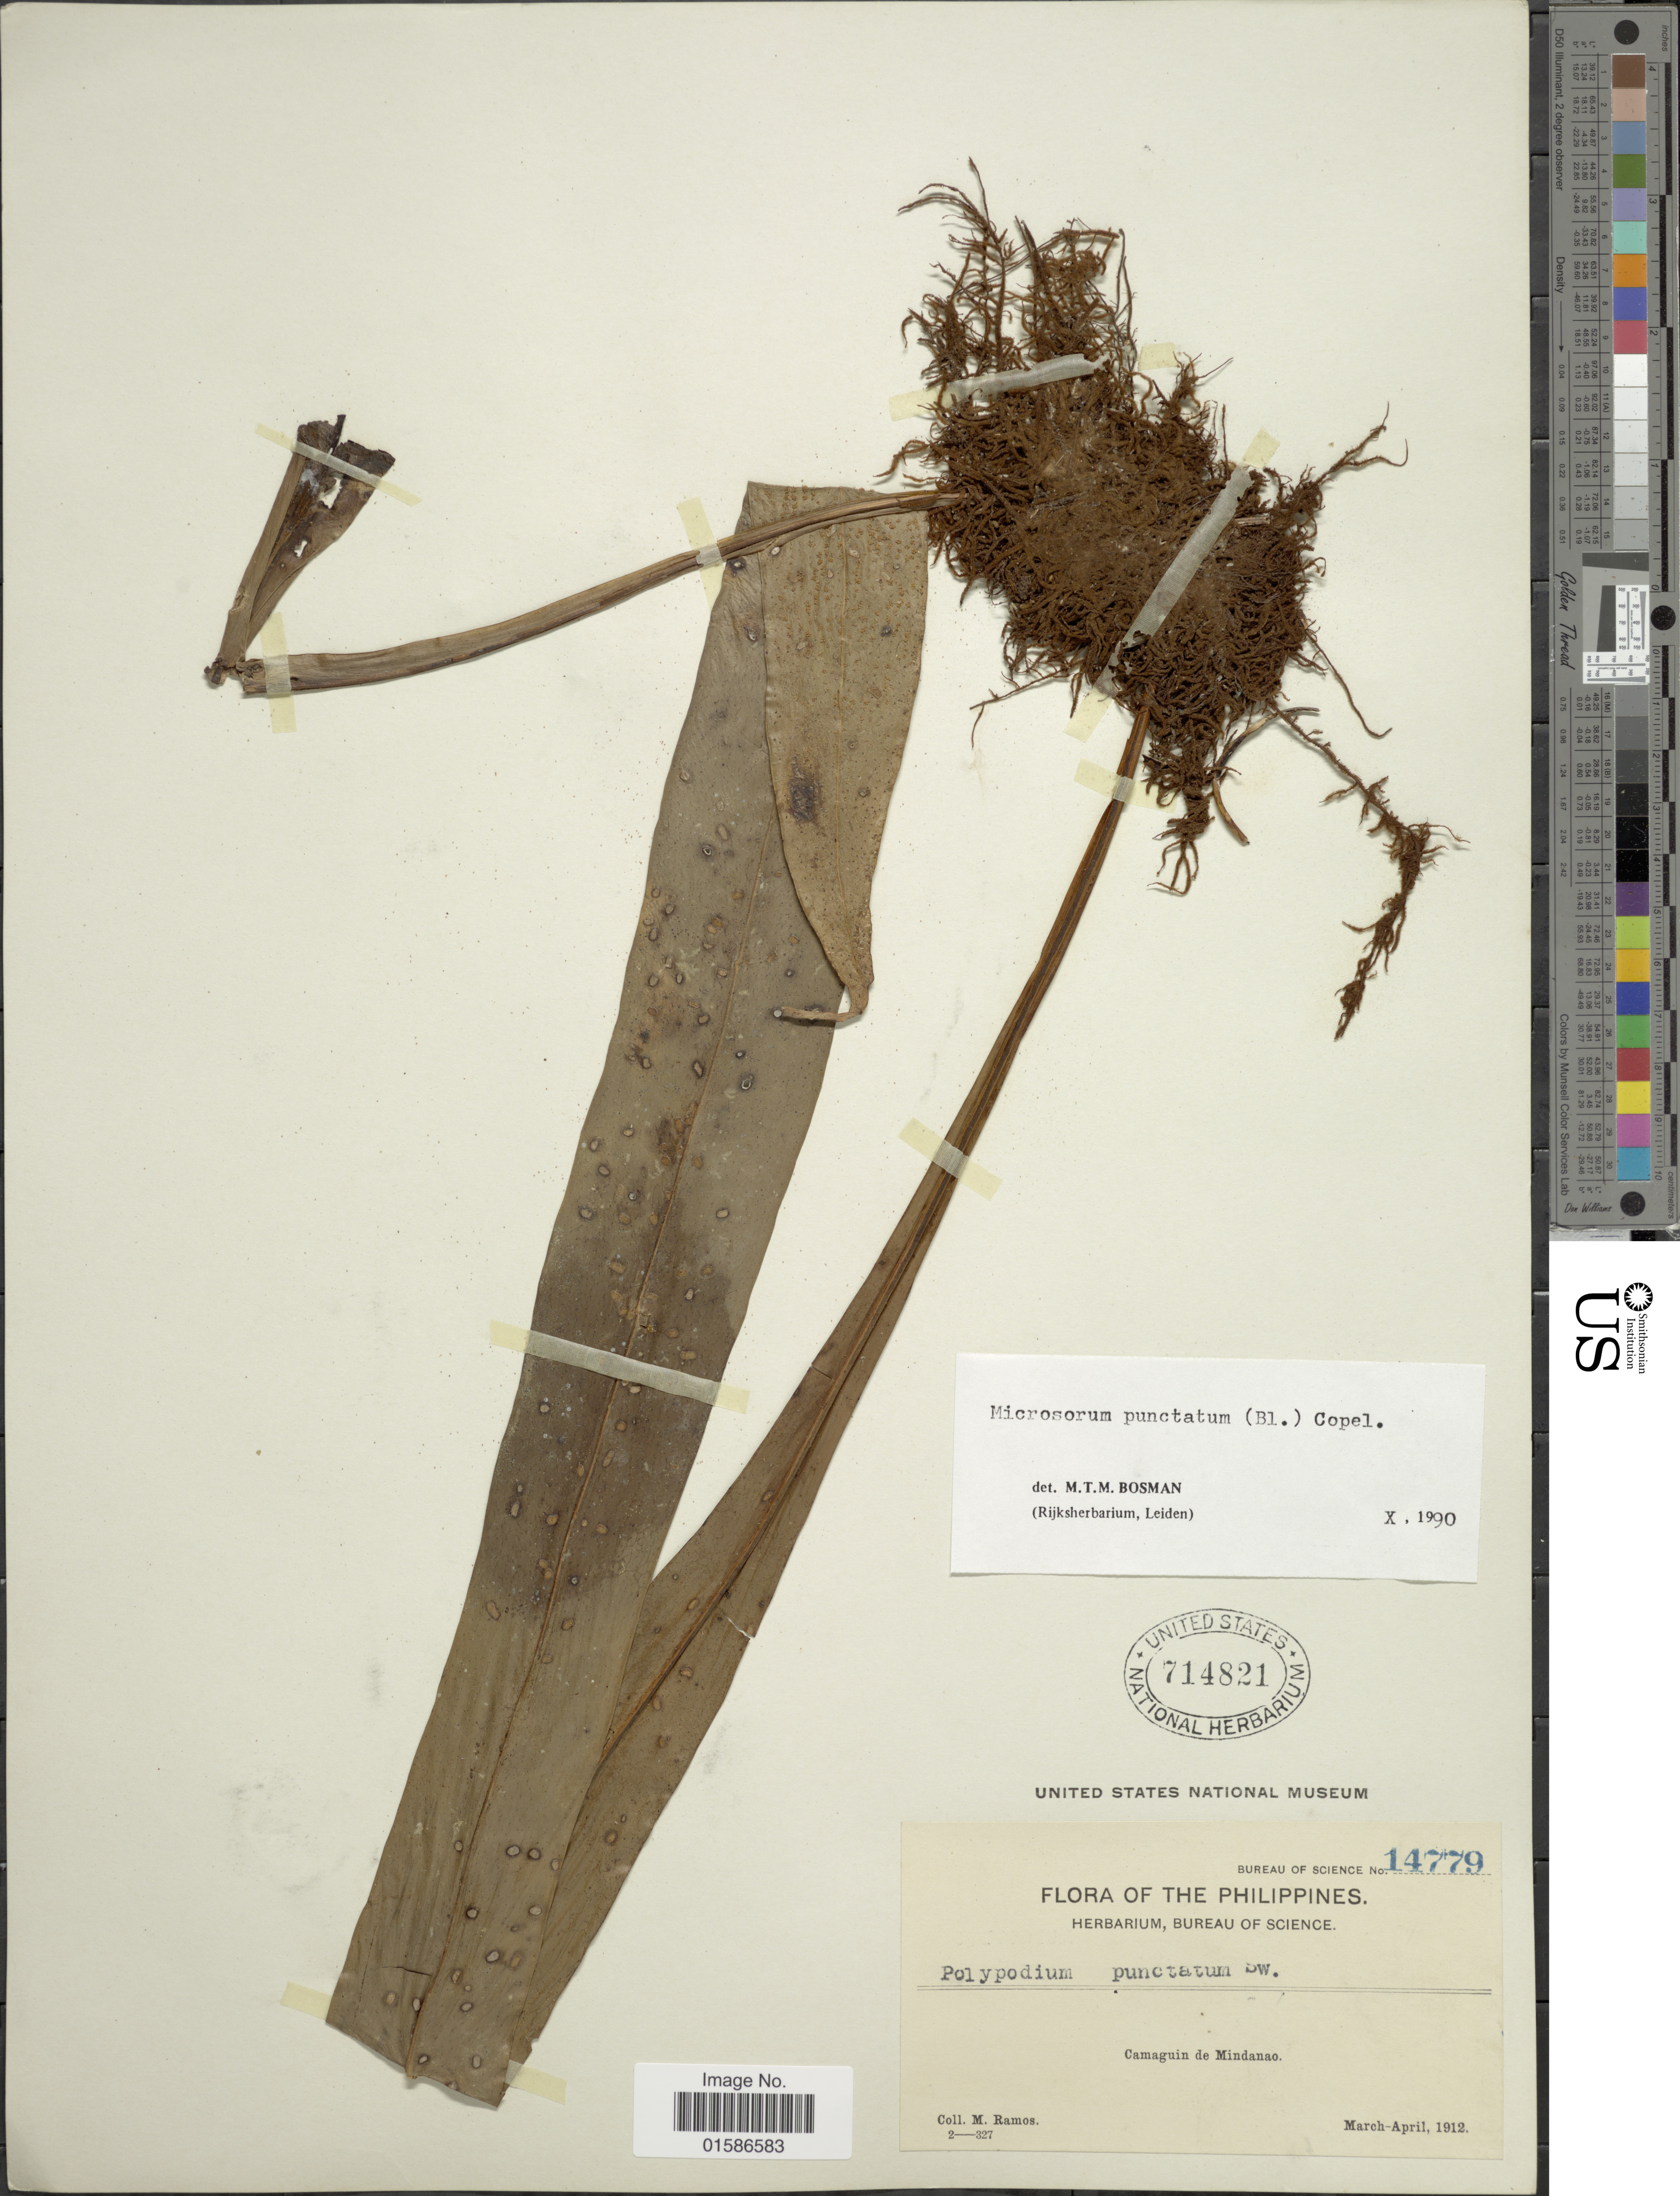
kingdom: Plantae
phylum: Tracheophyta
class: Polypodiopsida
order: Polypodiales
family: Polypodiaceae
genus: Microsorum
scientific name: Microsorum punctatum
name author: (L.) Copel.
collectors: M. Ramos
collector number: Bureau of Science 14779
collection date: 1912-03/1912-04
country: Philippines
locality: Camaguin de Mindanao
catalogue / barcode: US 714821